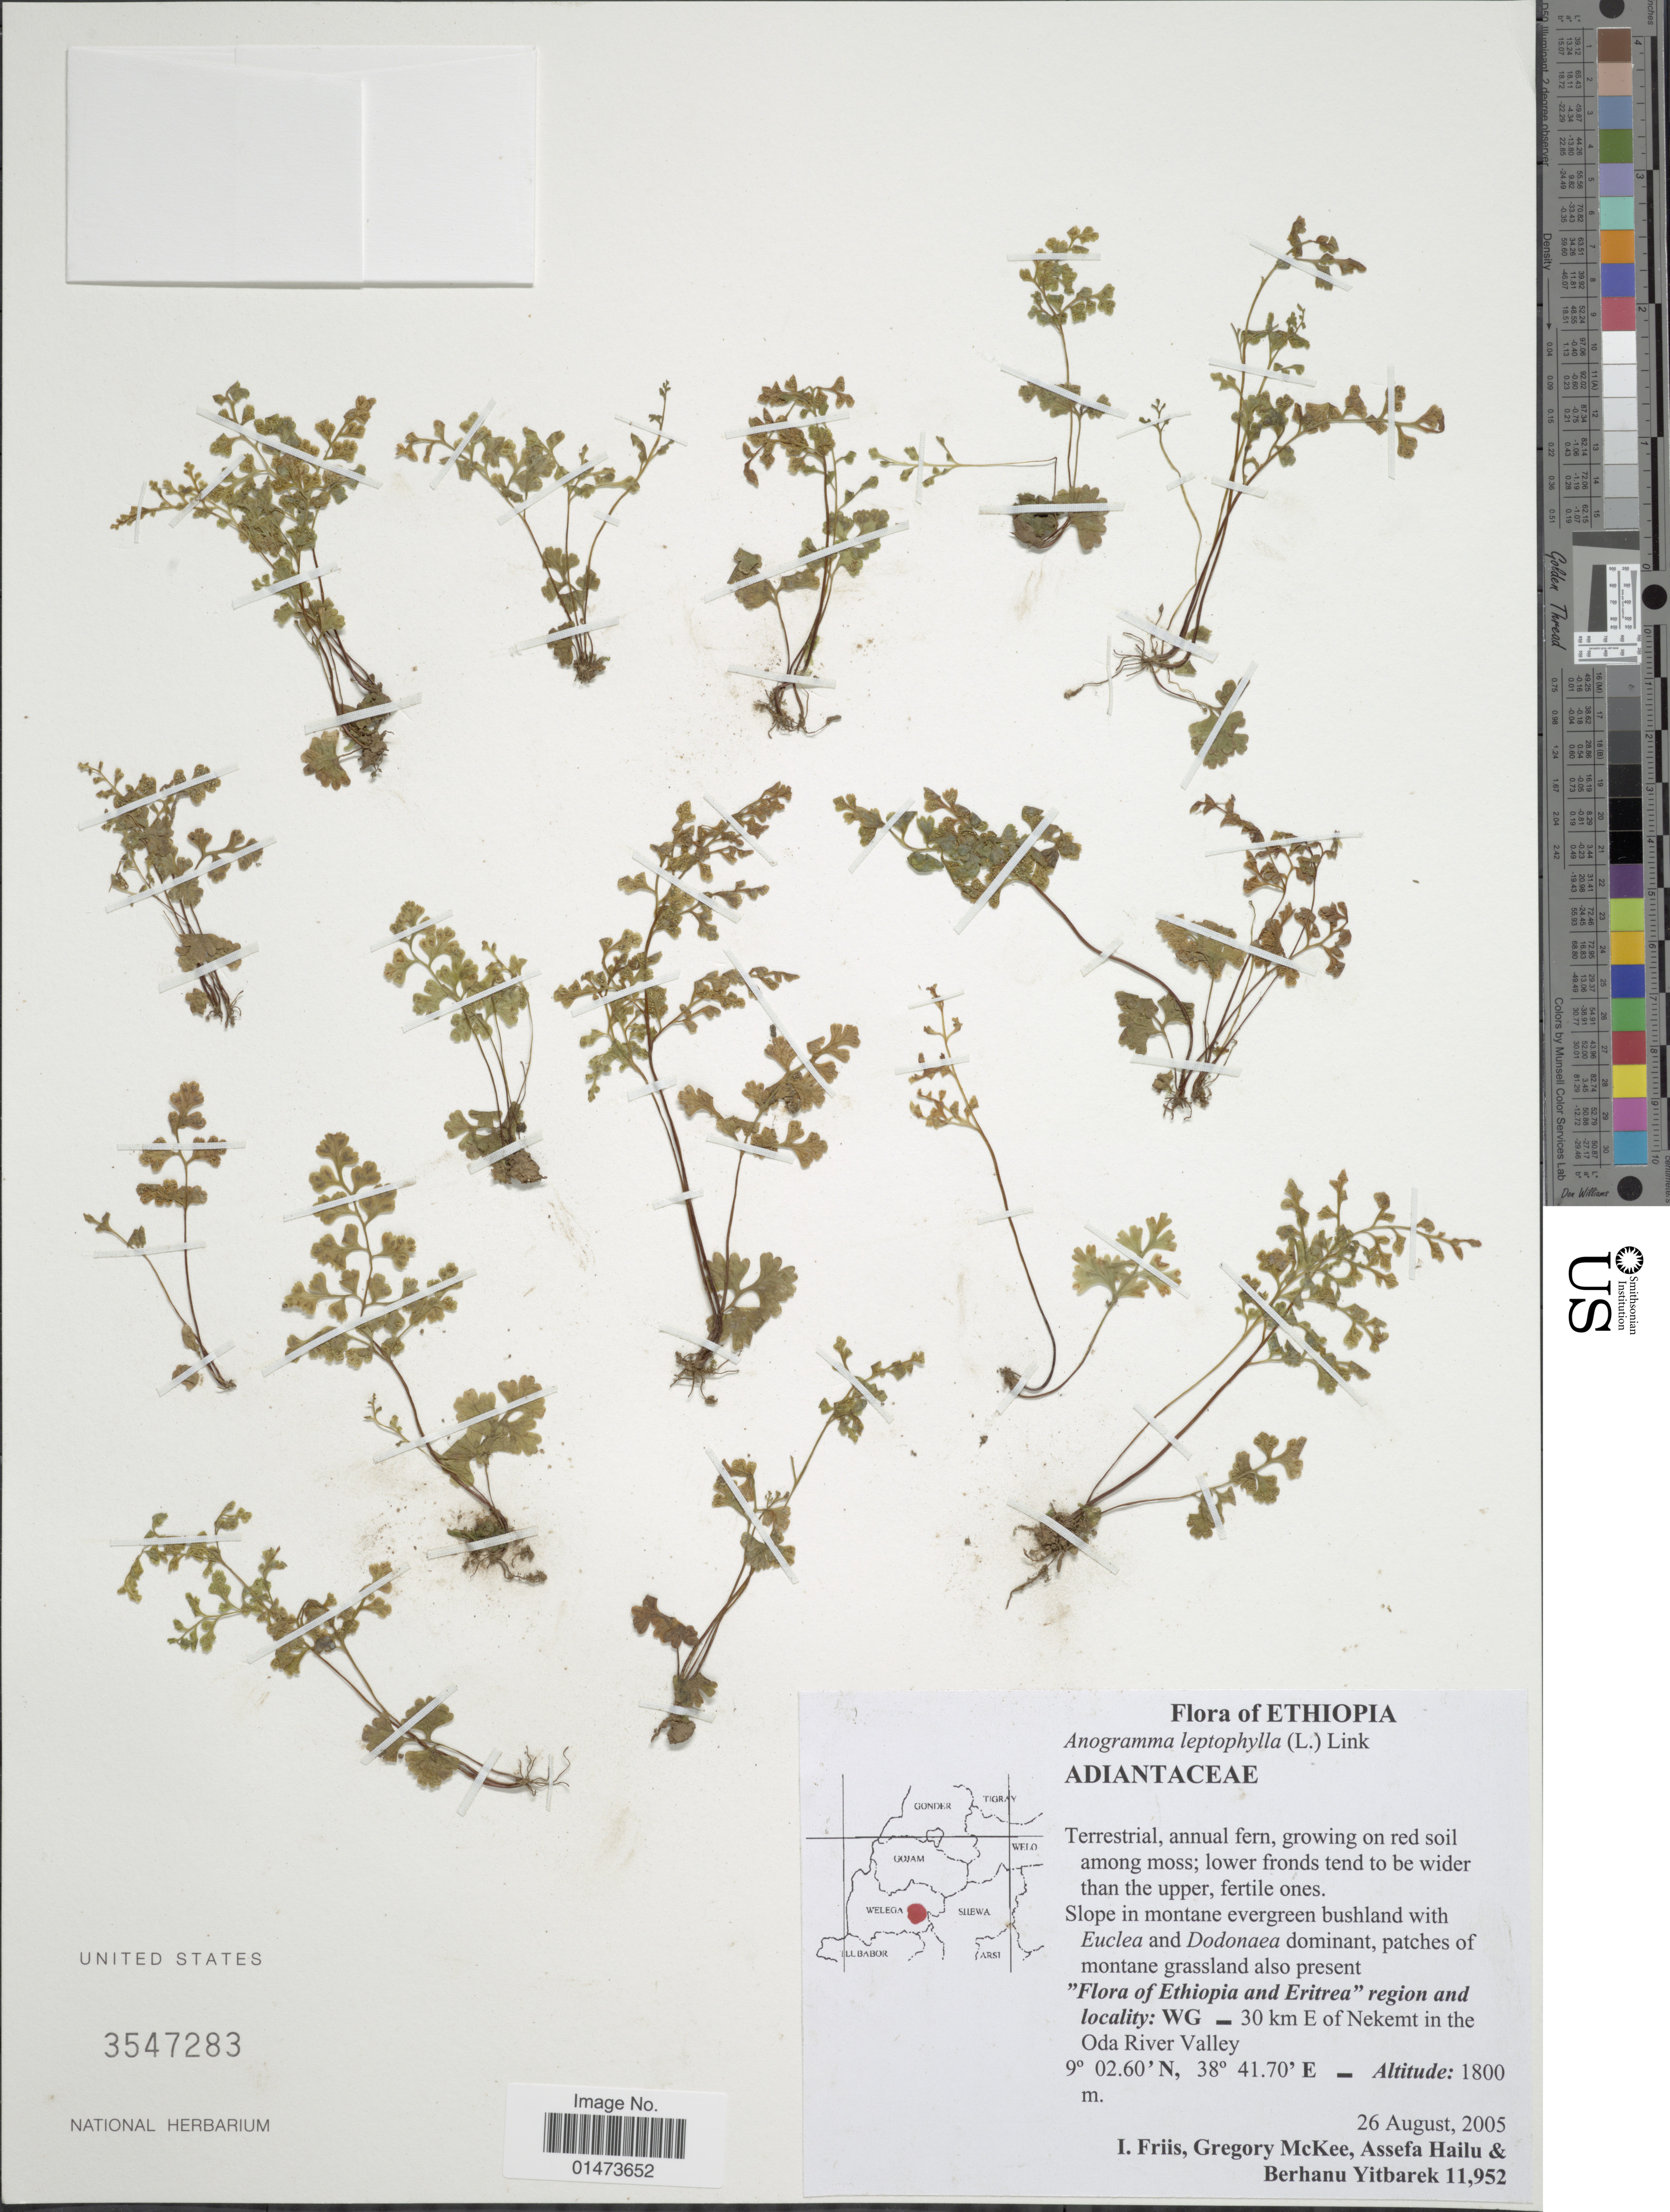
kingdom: Plantae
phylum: Tracheophyta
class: Polypodiopsida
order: Polypodiales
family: Pteridaceae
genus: Anogramma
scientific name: Anogramma leptophylla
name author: (L.) Link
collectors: I. Friis, G. S. McKee, A. Hailu & B. Yitbarek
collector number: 11,952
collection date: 2005-08-26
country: Eritrea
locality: Flora of Ethiopia and Eritrea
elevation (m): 1800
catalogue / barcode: US 3547283